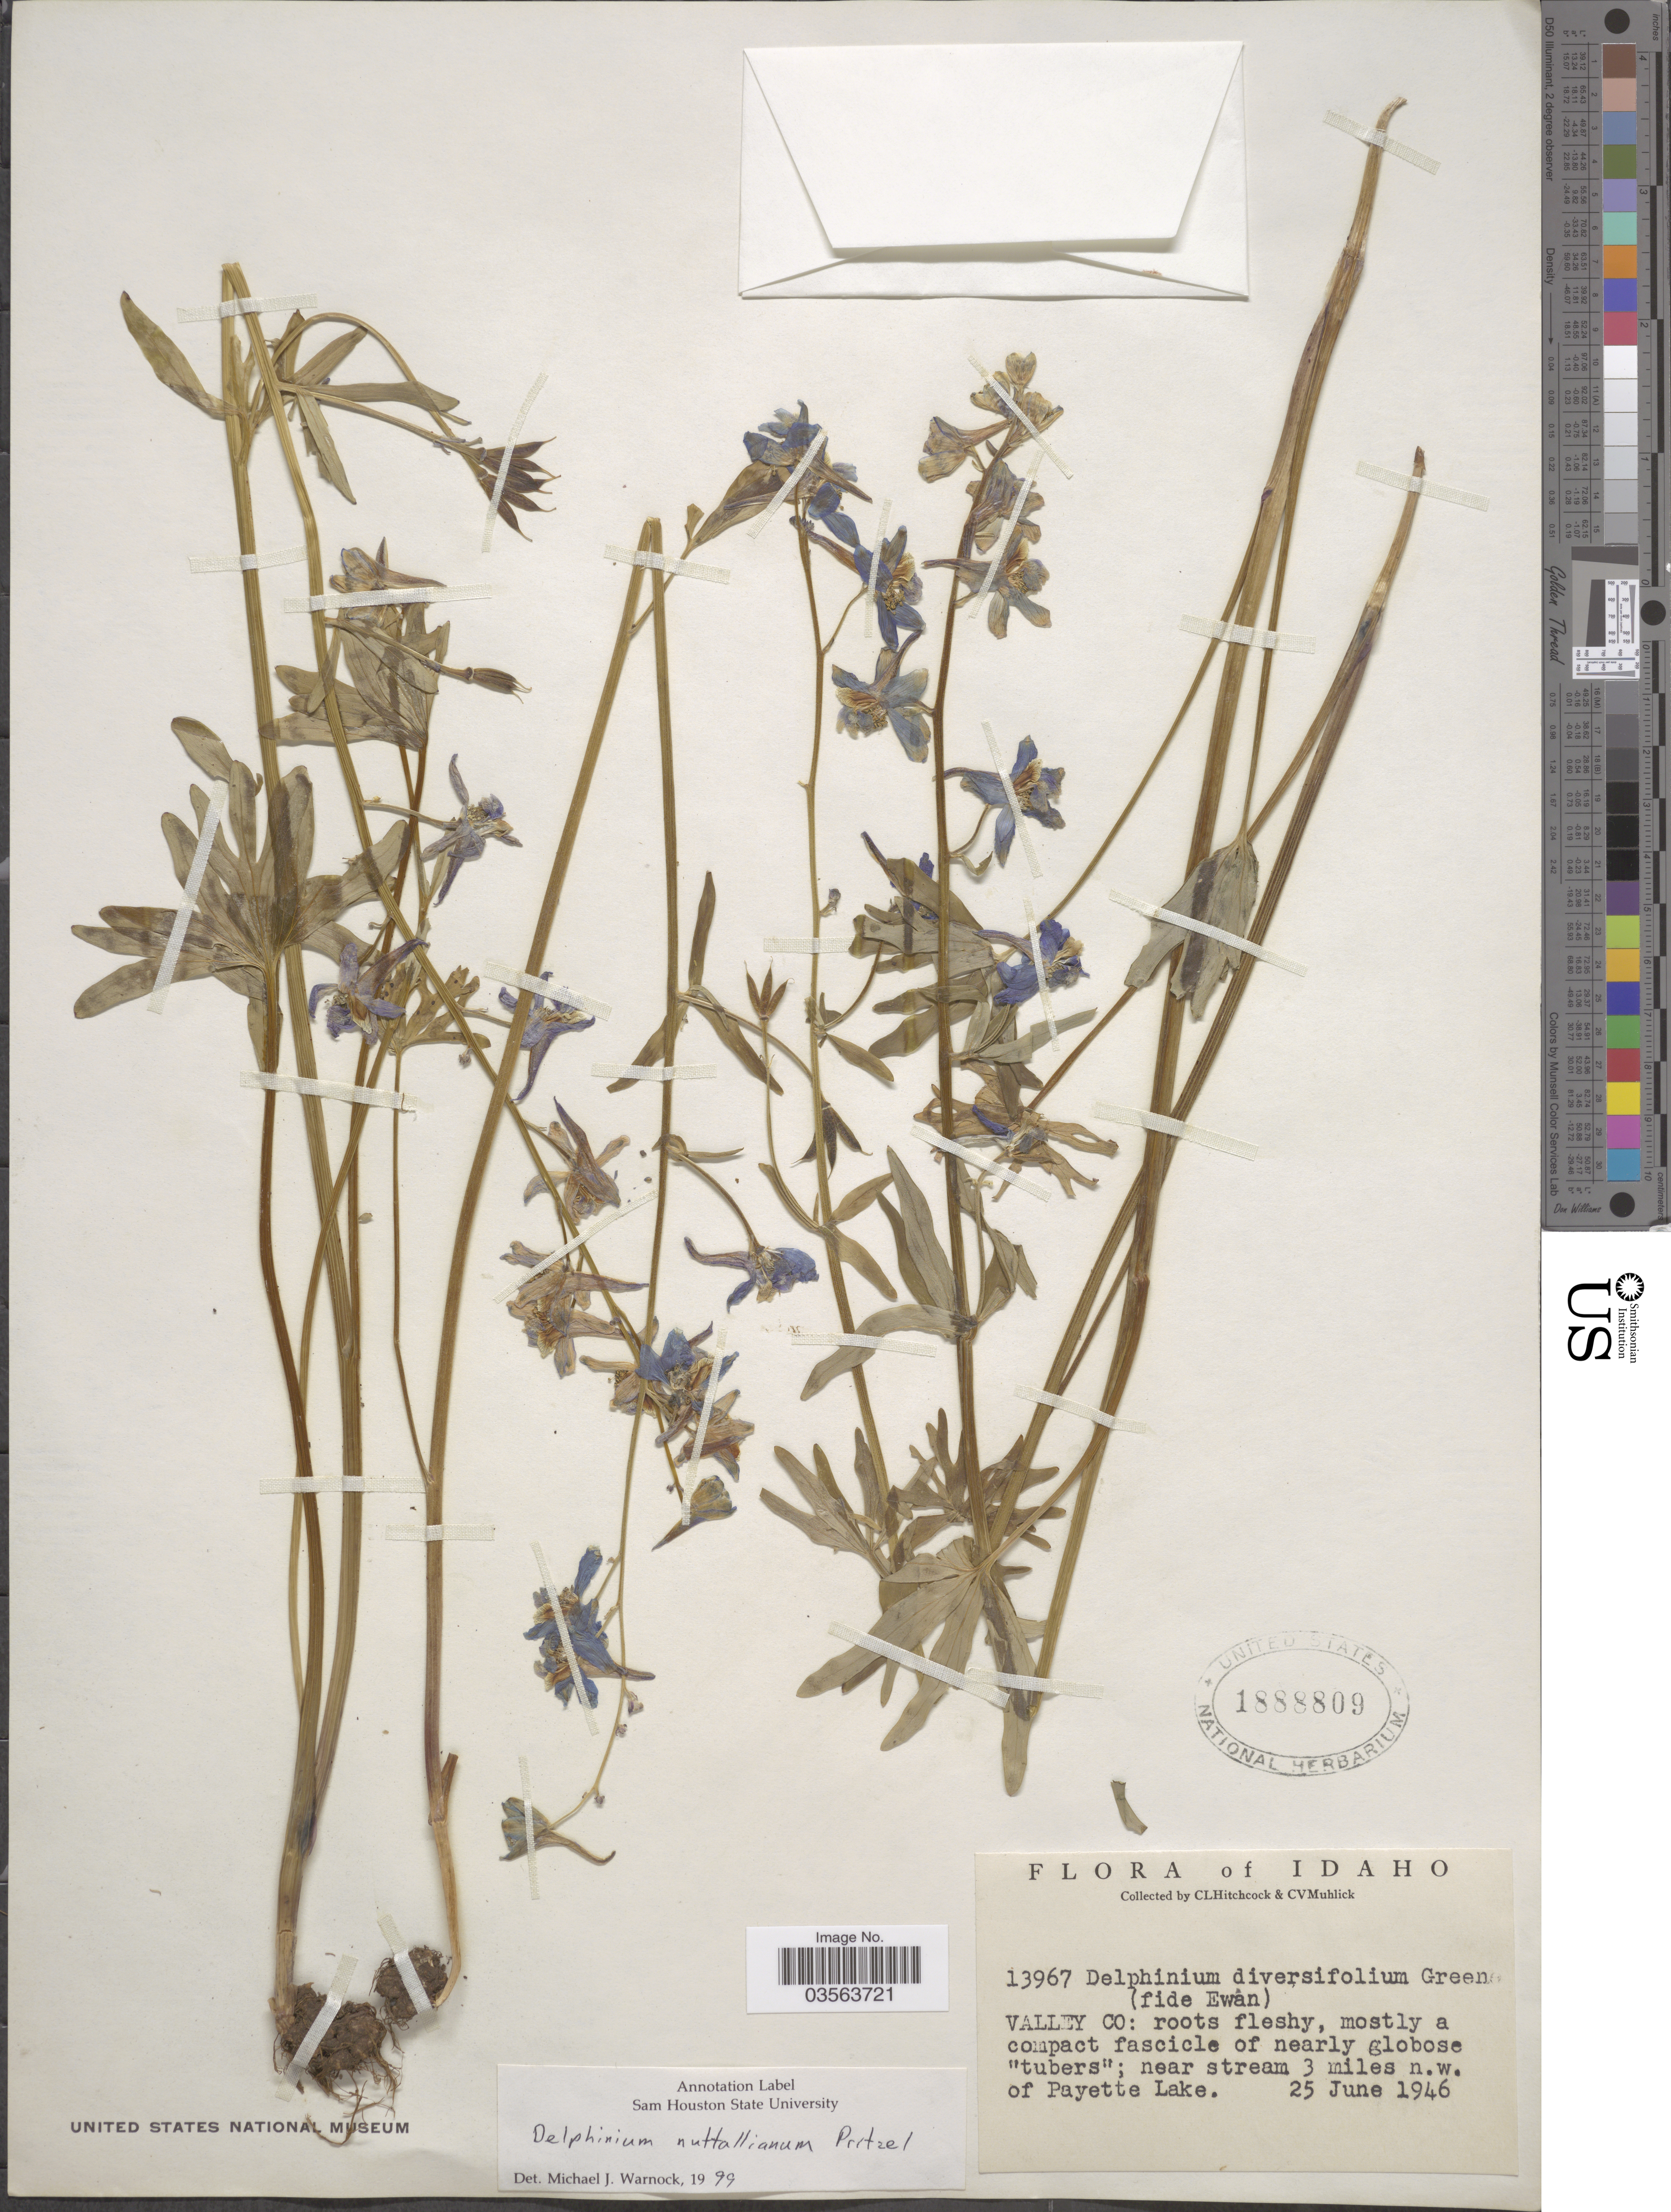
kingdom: Plantae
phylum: Tracheophyta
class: Magnoliopsida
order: Ranunculales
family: Ranunculaceae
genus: Delphinium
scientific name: Delphinium nuttallianum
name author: E. Pritz. ex Walpers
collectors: C. L. Hitchcock & C. V. Muhlick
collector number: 13967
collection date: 1946-06-25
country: United States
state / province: Idaho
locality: Valley Co: near stream 3 miles n.w. of Payette Lake.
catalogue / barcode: US 1888809